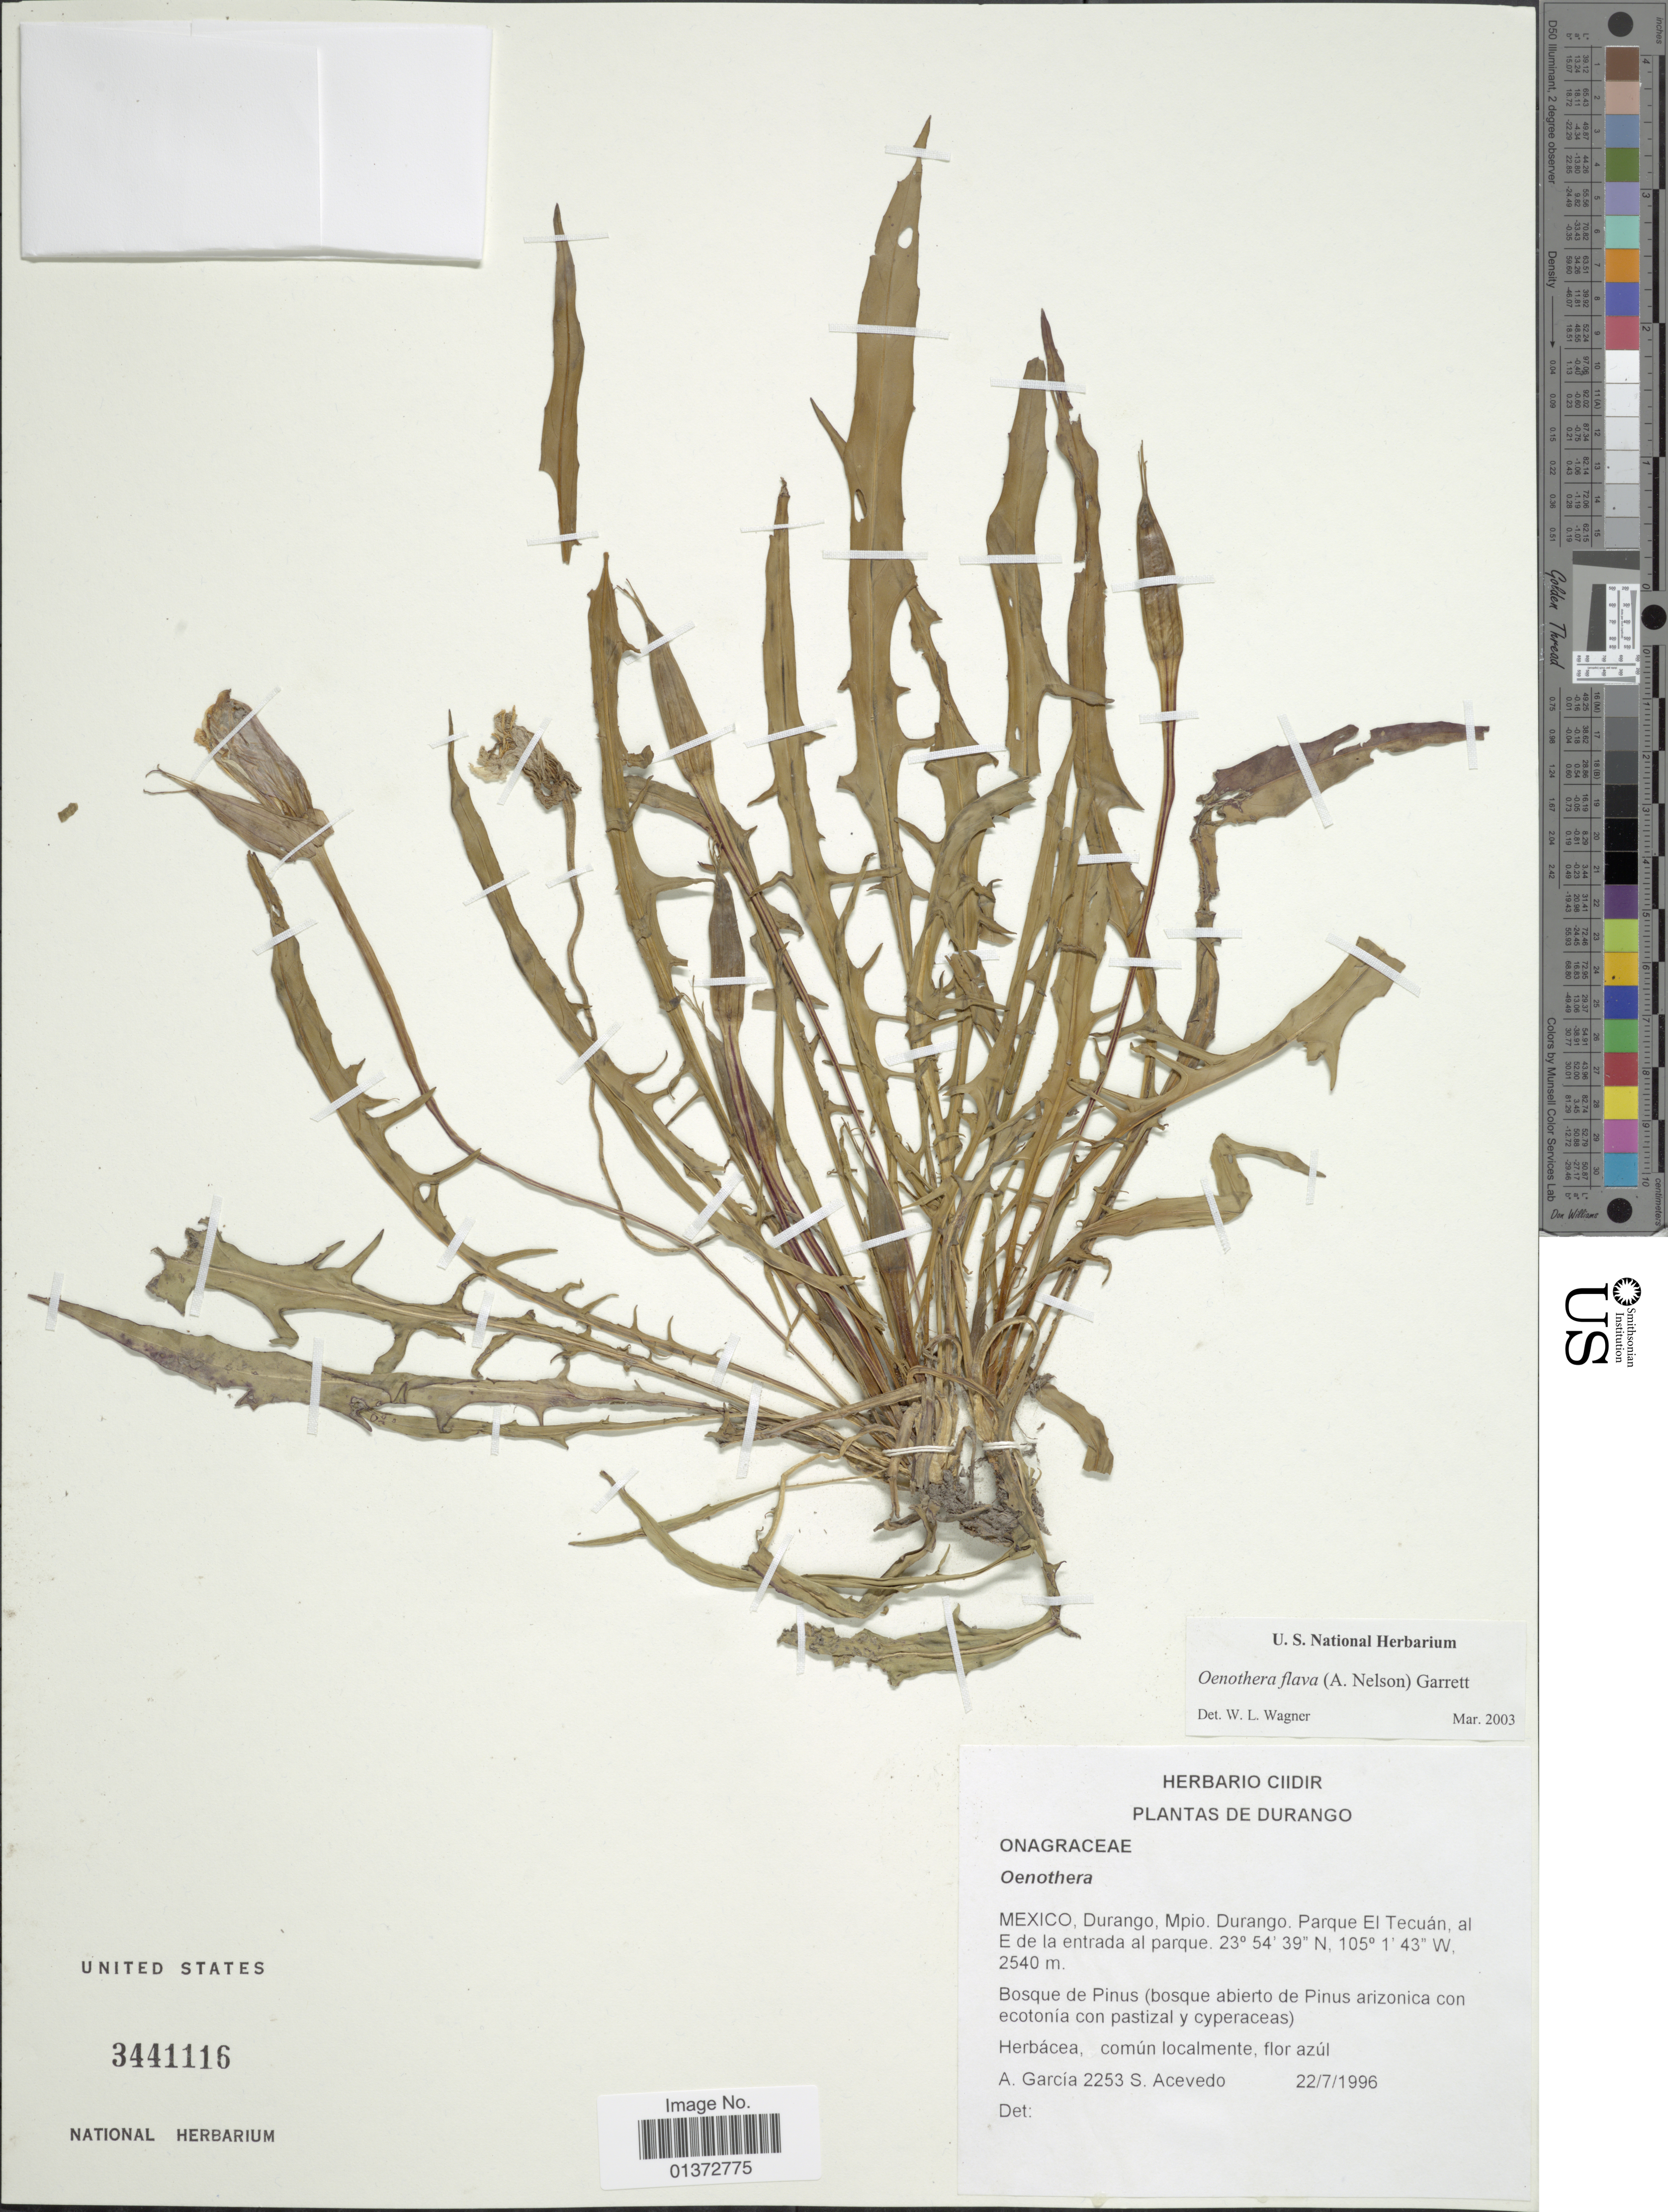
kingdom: Plantae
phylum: Tracheophyta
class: Magnoliopsida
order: Myrtales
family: Onagraceae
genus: Oenothera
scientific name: Oenothera flava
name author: (A. Nelson) Garrett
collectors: A. García & S. Acevedo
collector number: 2253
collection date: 1996-07-22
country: Mexico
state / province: Durango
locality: Parque El Tecuán, al E de la entrada al parque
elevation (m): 2540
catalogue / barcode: US 3441116